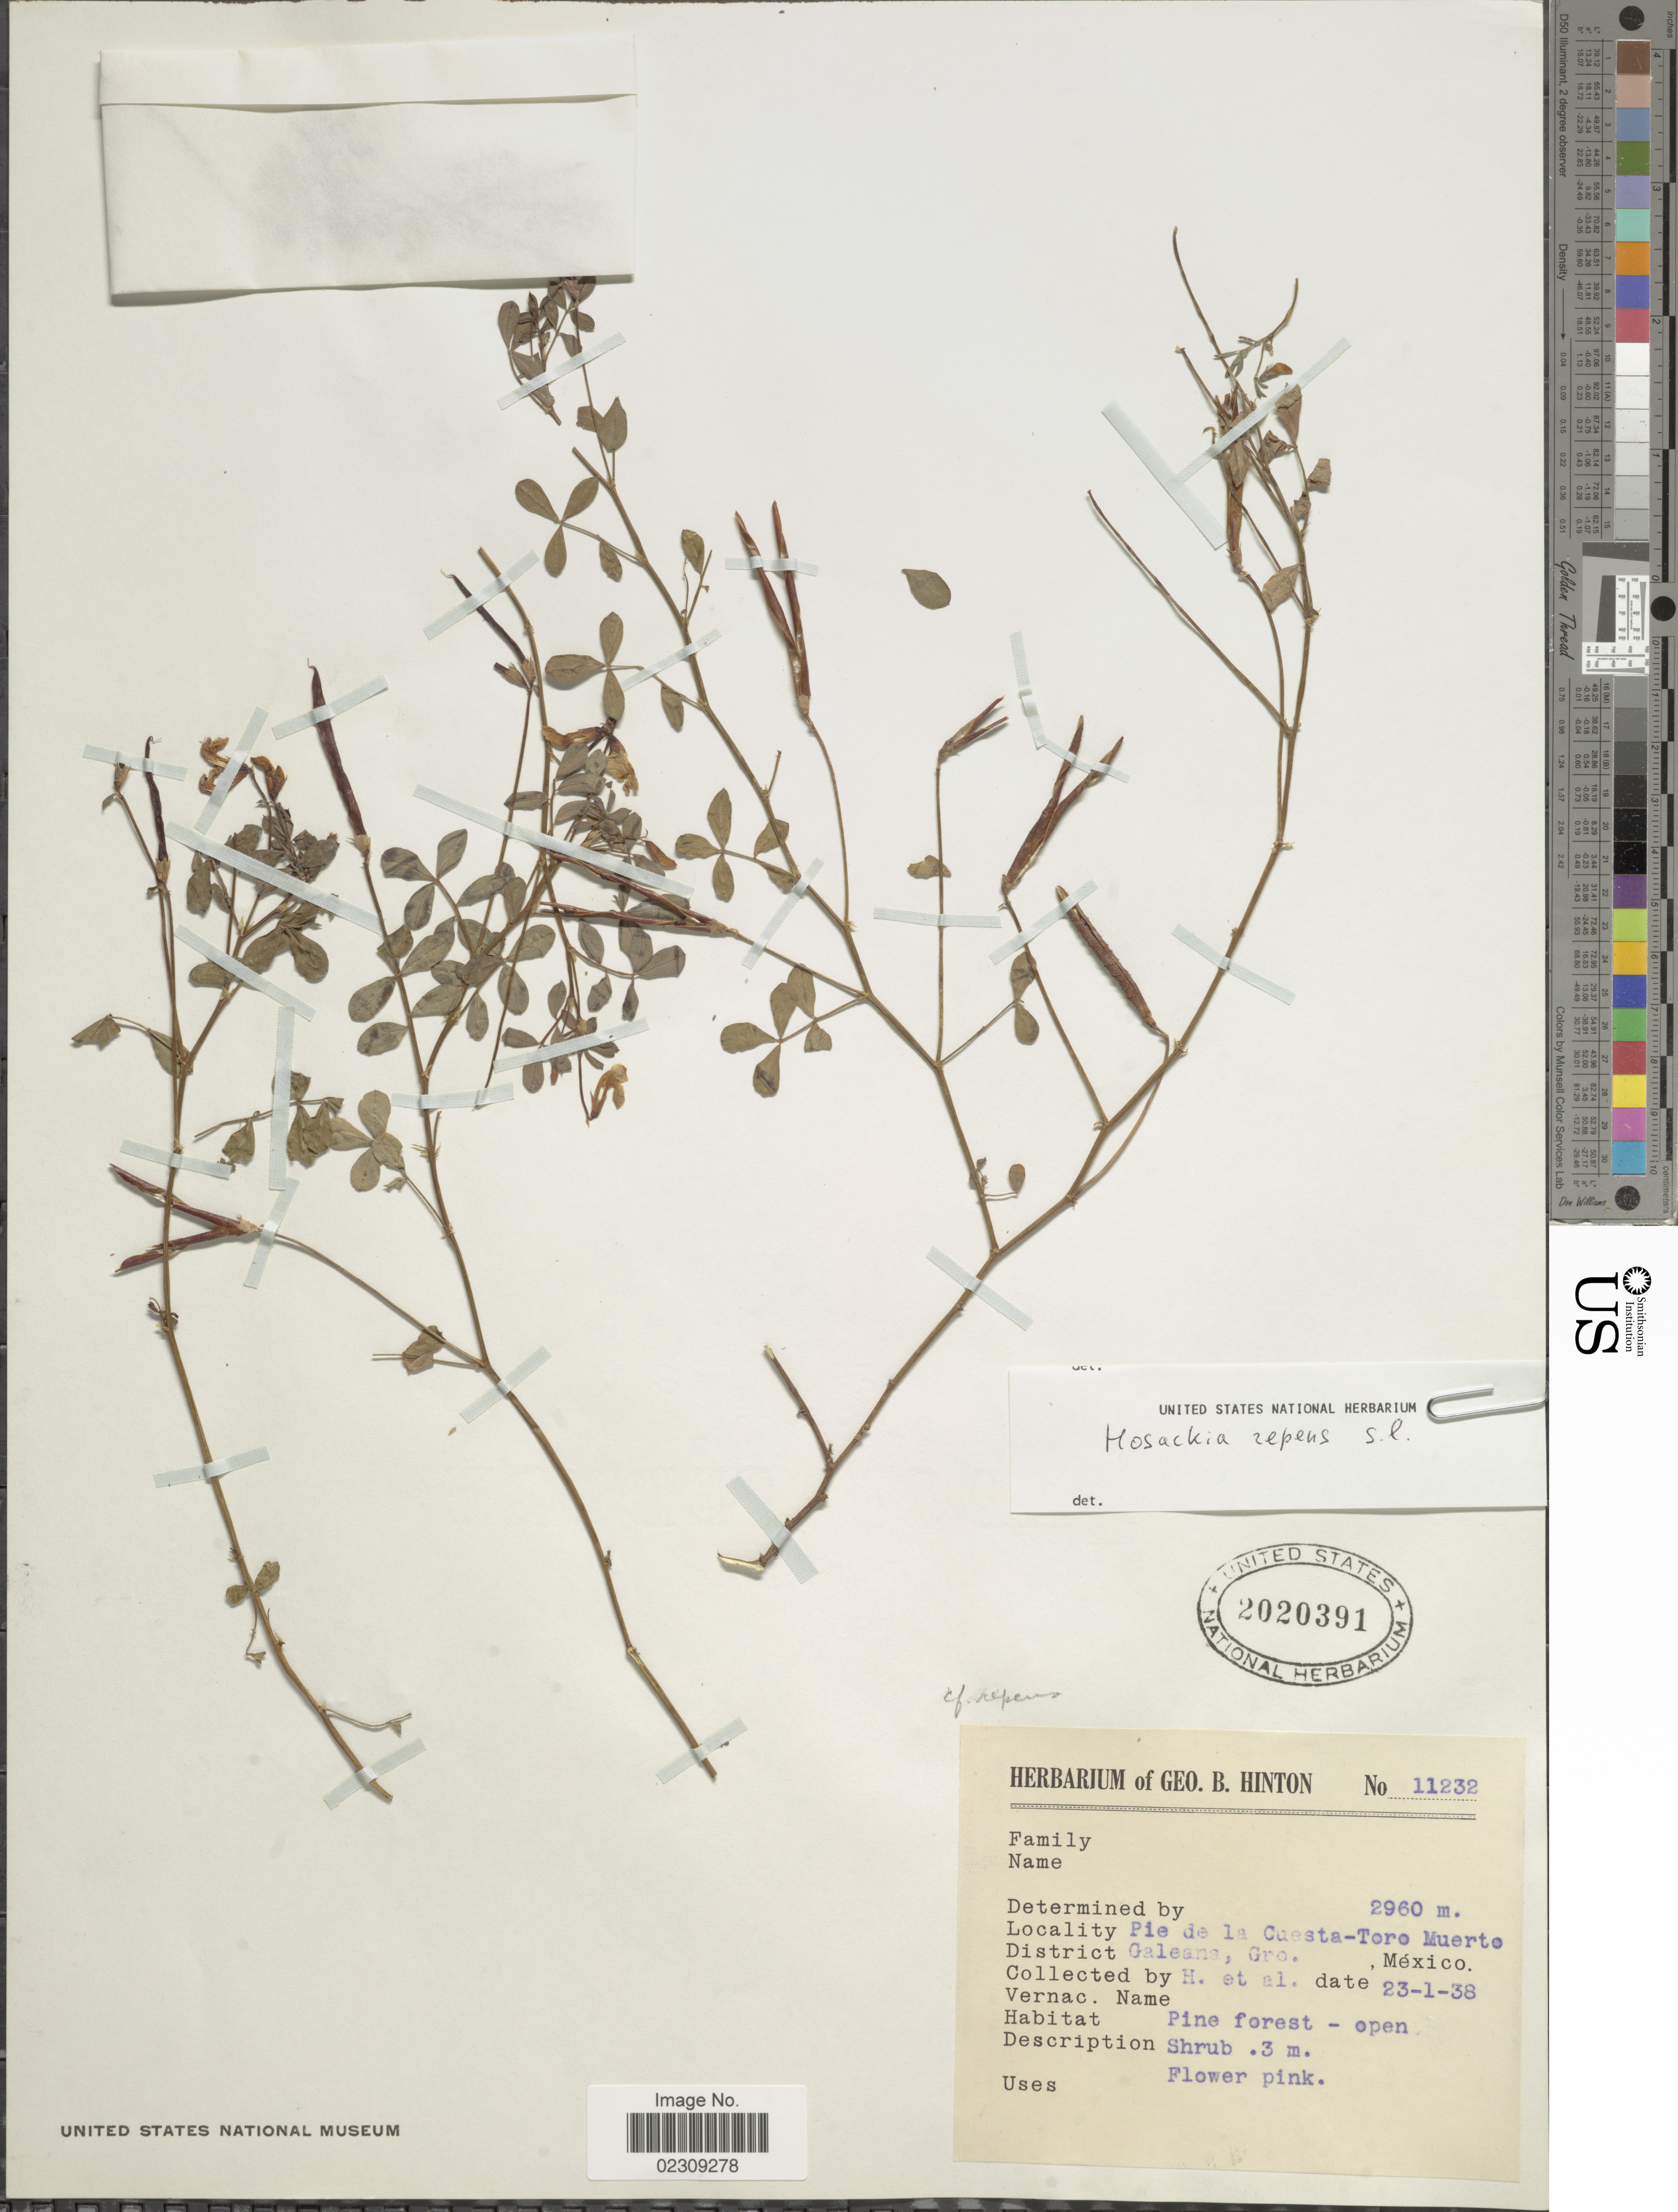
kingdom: Plantae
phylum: Tracheophyta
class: Magnoliopsida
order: Fabales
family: Fabaceae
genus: Hosackia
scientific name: Hosackia repens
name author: G. Don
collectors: G. B. Hinton & et al.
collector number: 11232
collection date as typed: Transcribed d/m/y: 23/1/38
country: Mexico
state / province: Guerrero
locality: Pie de la Cuesta-Toro Muerte, District Galeana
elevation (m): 2960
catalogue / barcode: US 2020391